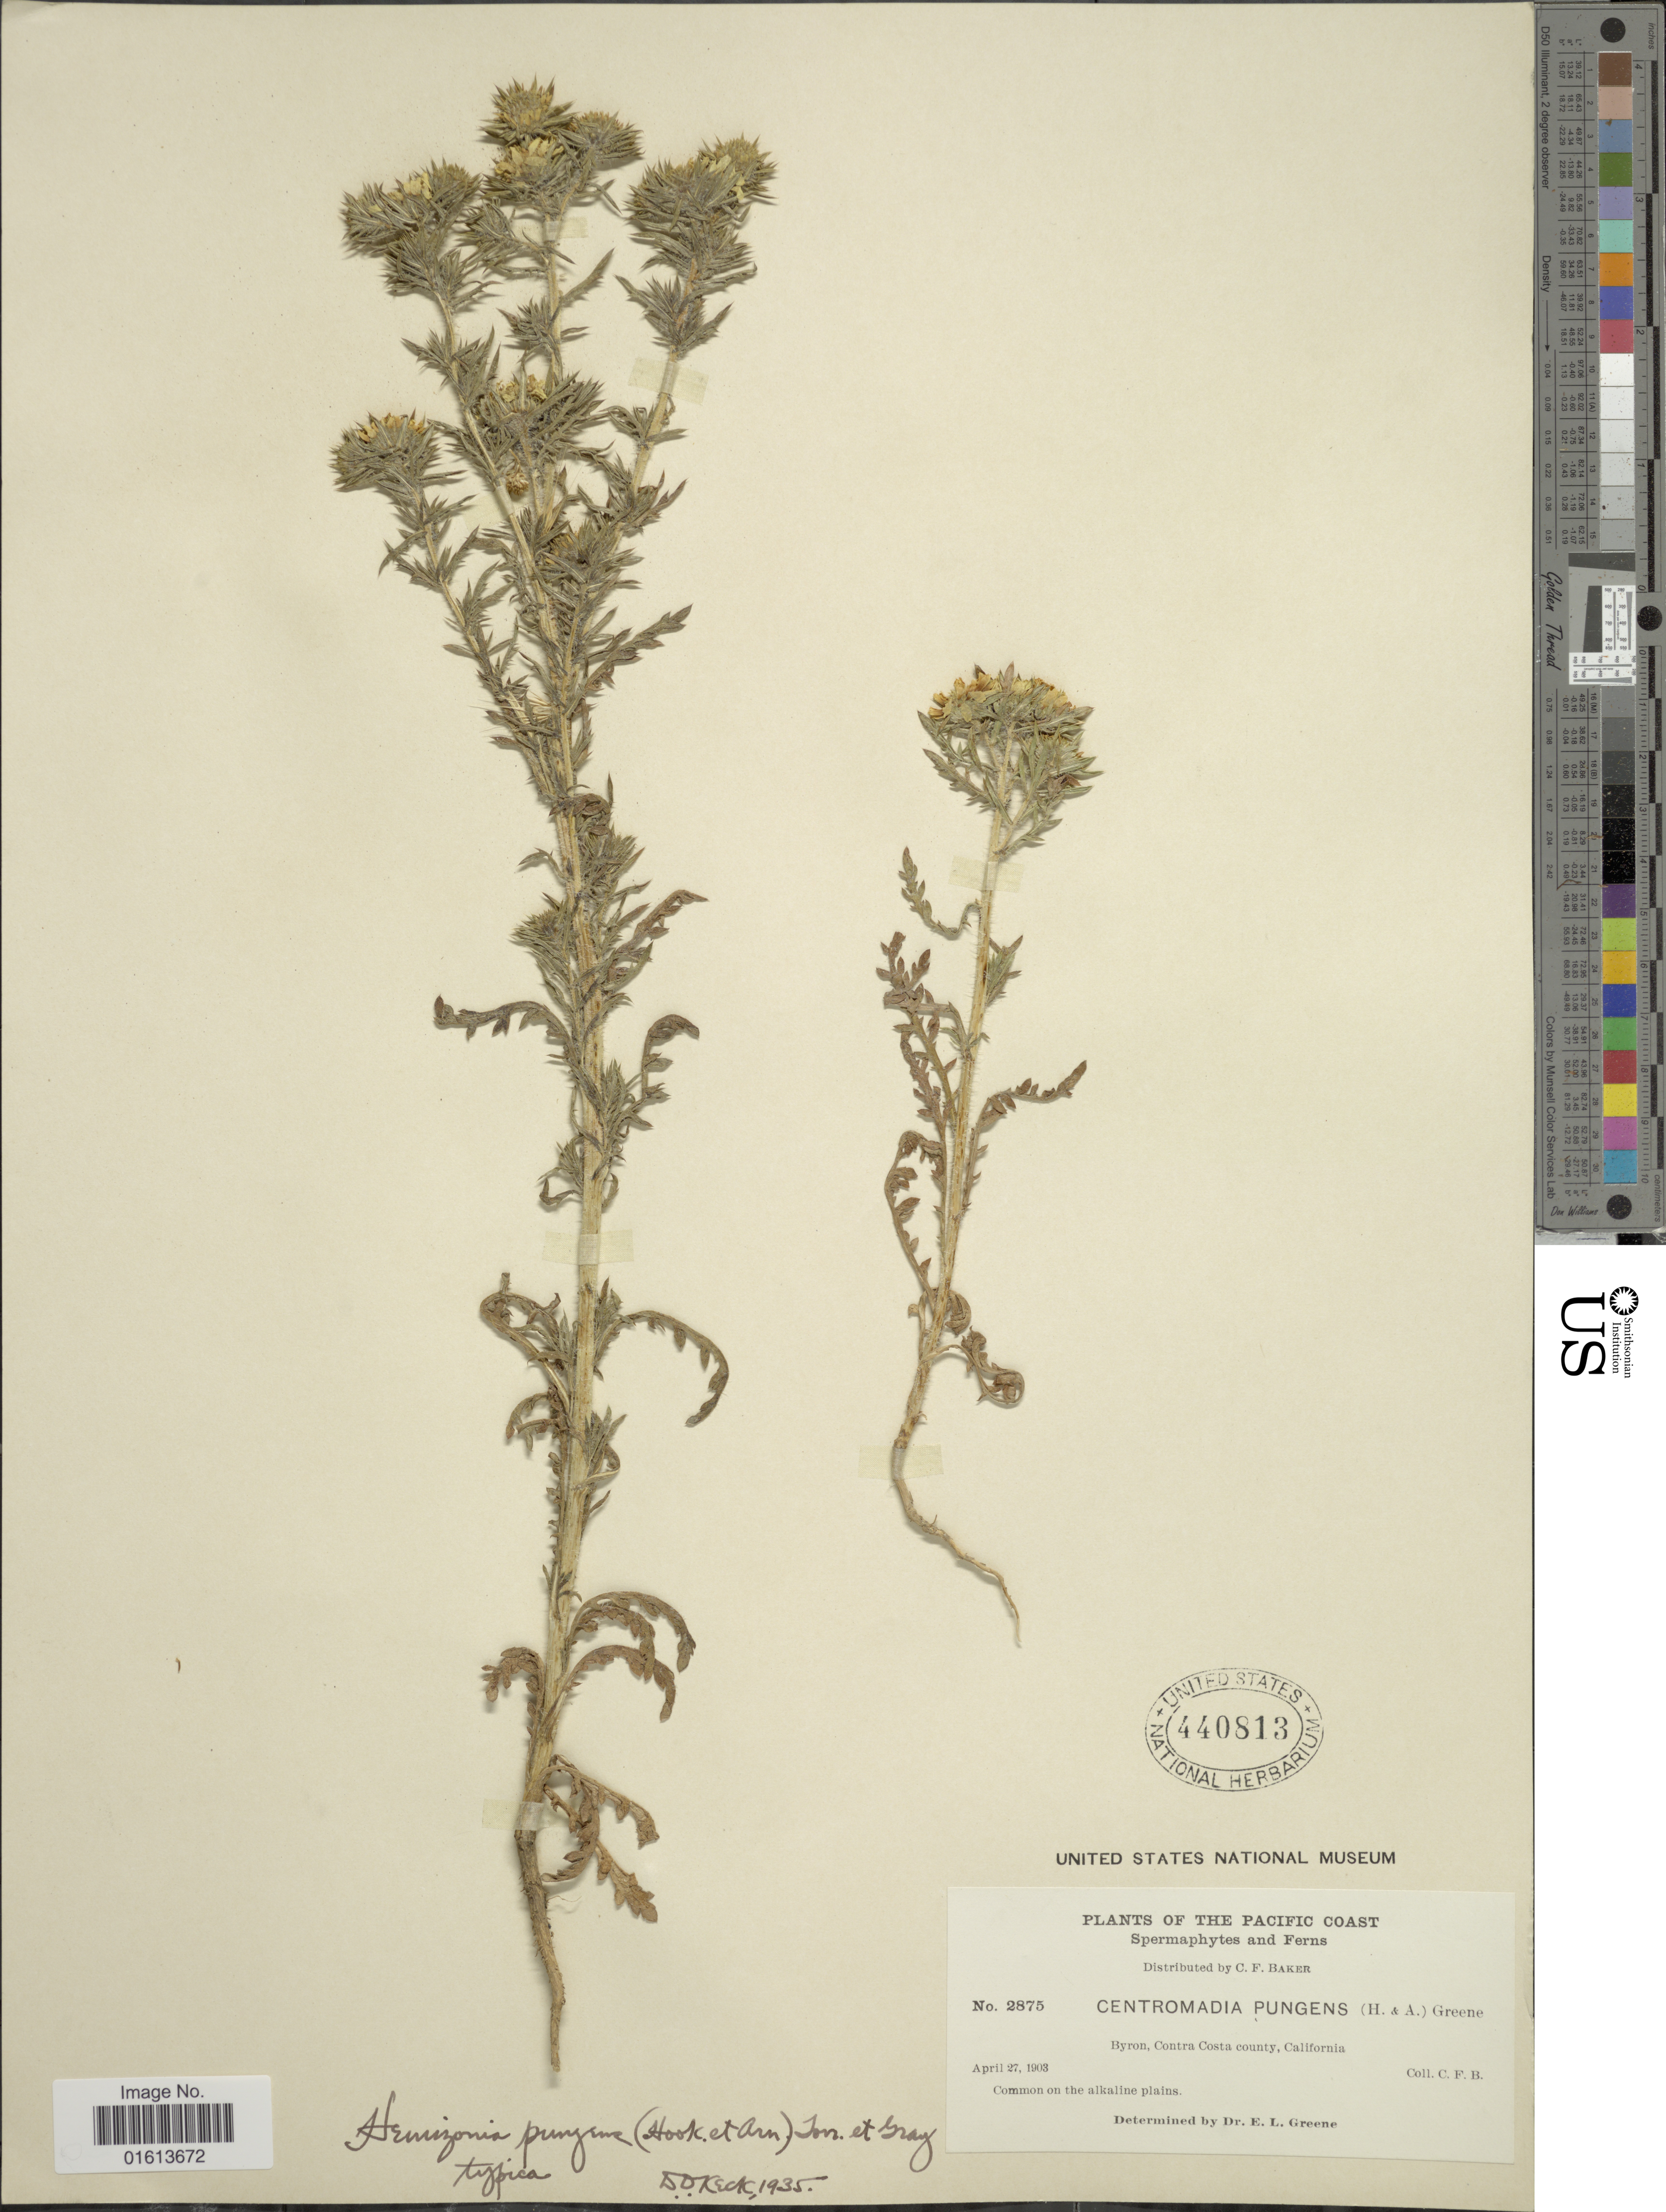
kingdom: Plantae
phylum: Tracheophyta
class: Magnoliopsida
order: Asterales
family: Asteraceae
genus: Centromadia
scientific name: Centromadia pungens subsp. pungens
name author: Hook. & Arn.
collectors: C. F. Baker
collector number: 2875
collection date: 1903-04-27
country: United States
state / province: California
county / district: Contra Costa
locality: Byron, Contra Costa county, California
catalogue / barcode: US 440813